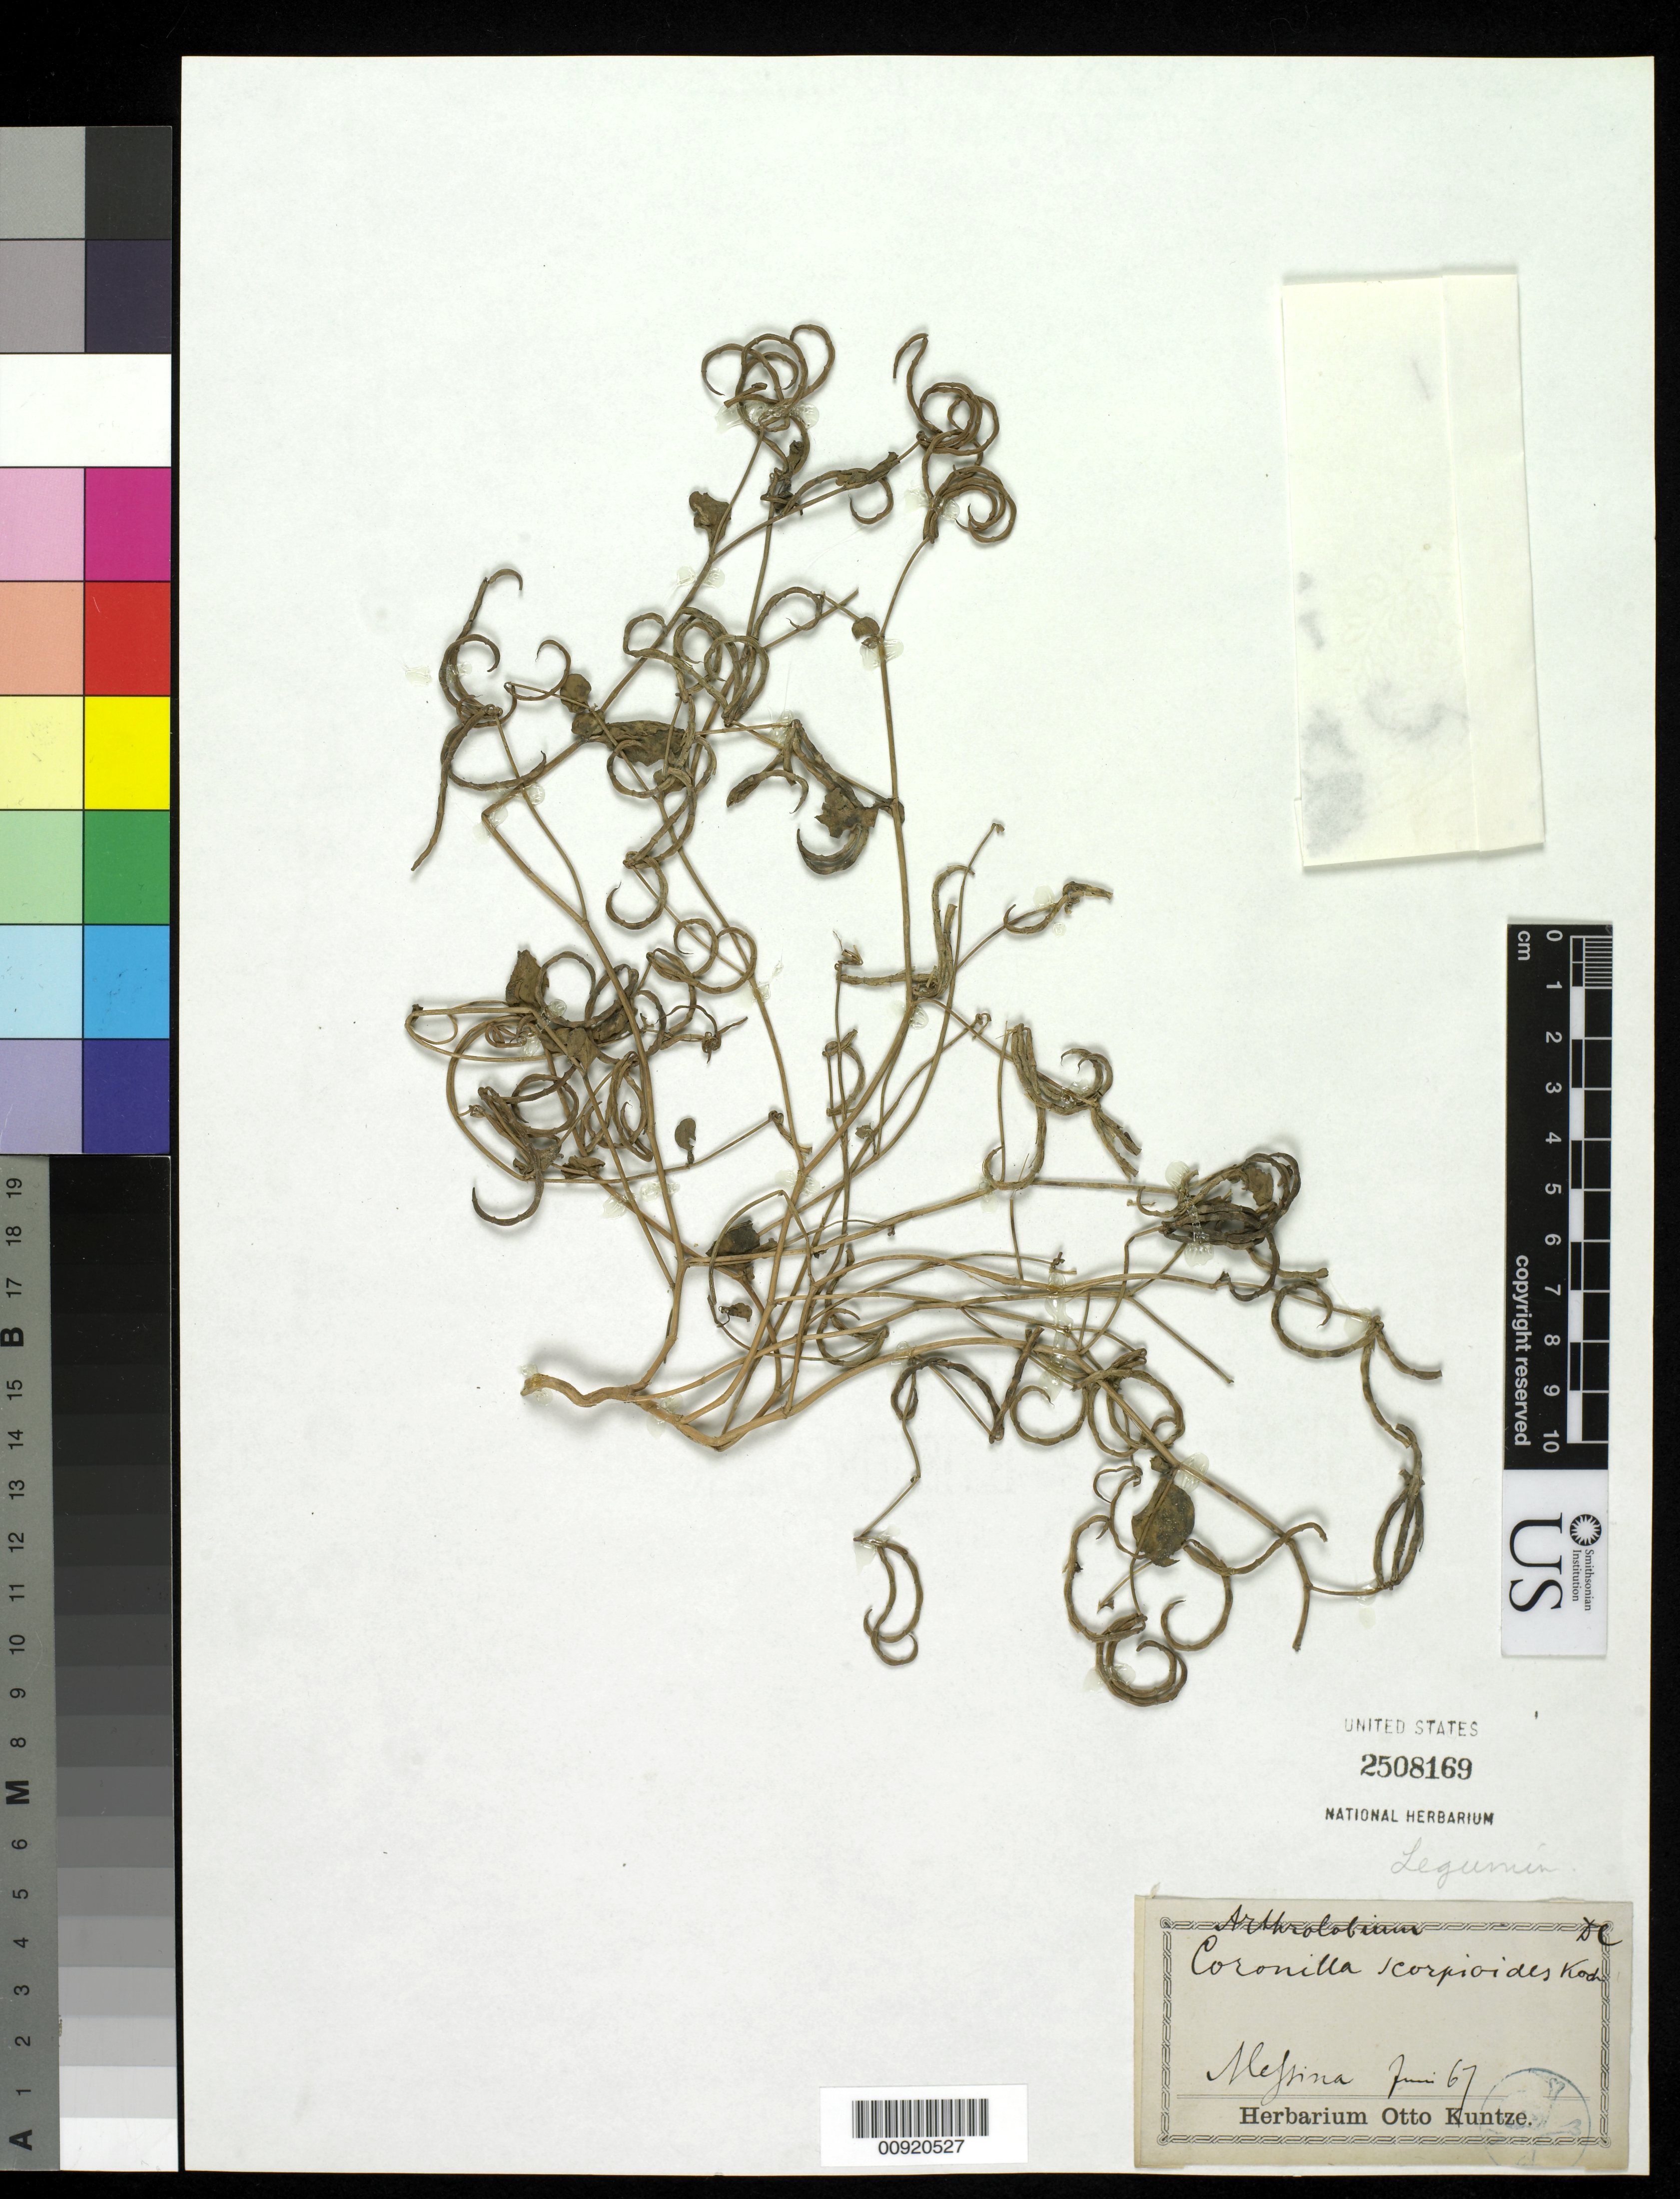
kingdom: Plantae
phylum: Tracheophyta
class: Magnoliopsida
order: Fabales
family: Fabaceae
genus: Coronilla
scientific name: Coronilla scorpioides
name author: K. Koch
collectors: ex Herb. O. Kuntze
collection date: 1867-06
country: Italy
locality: Messina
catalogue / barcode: US 2508169